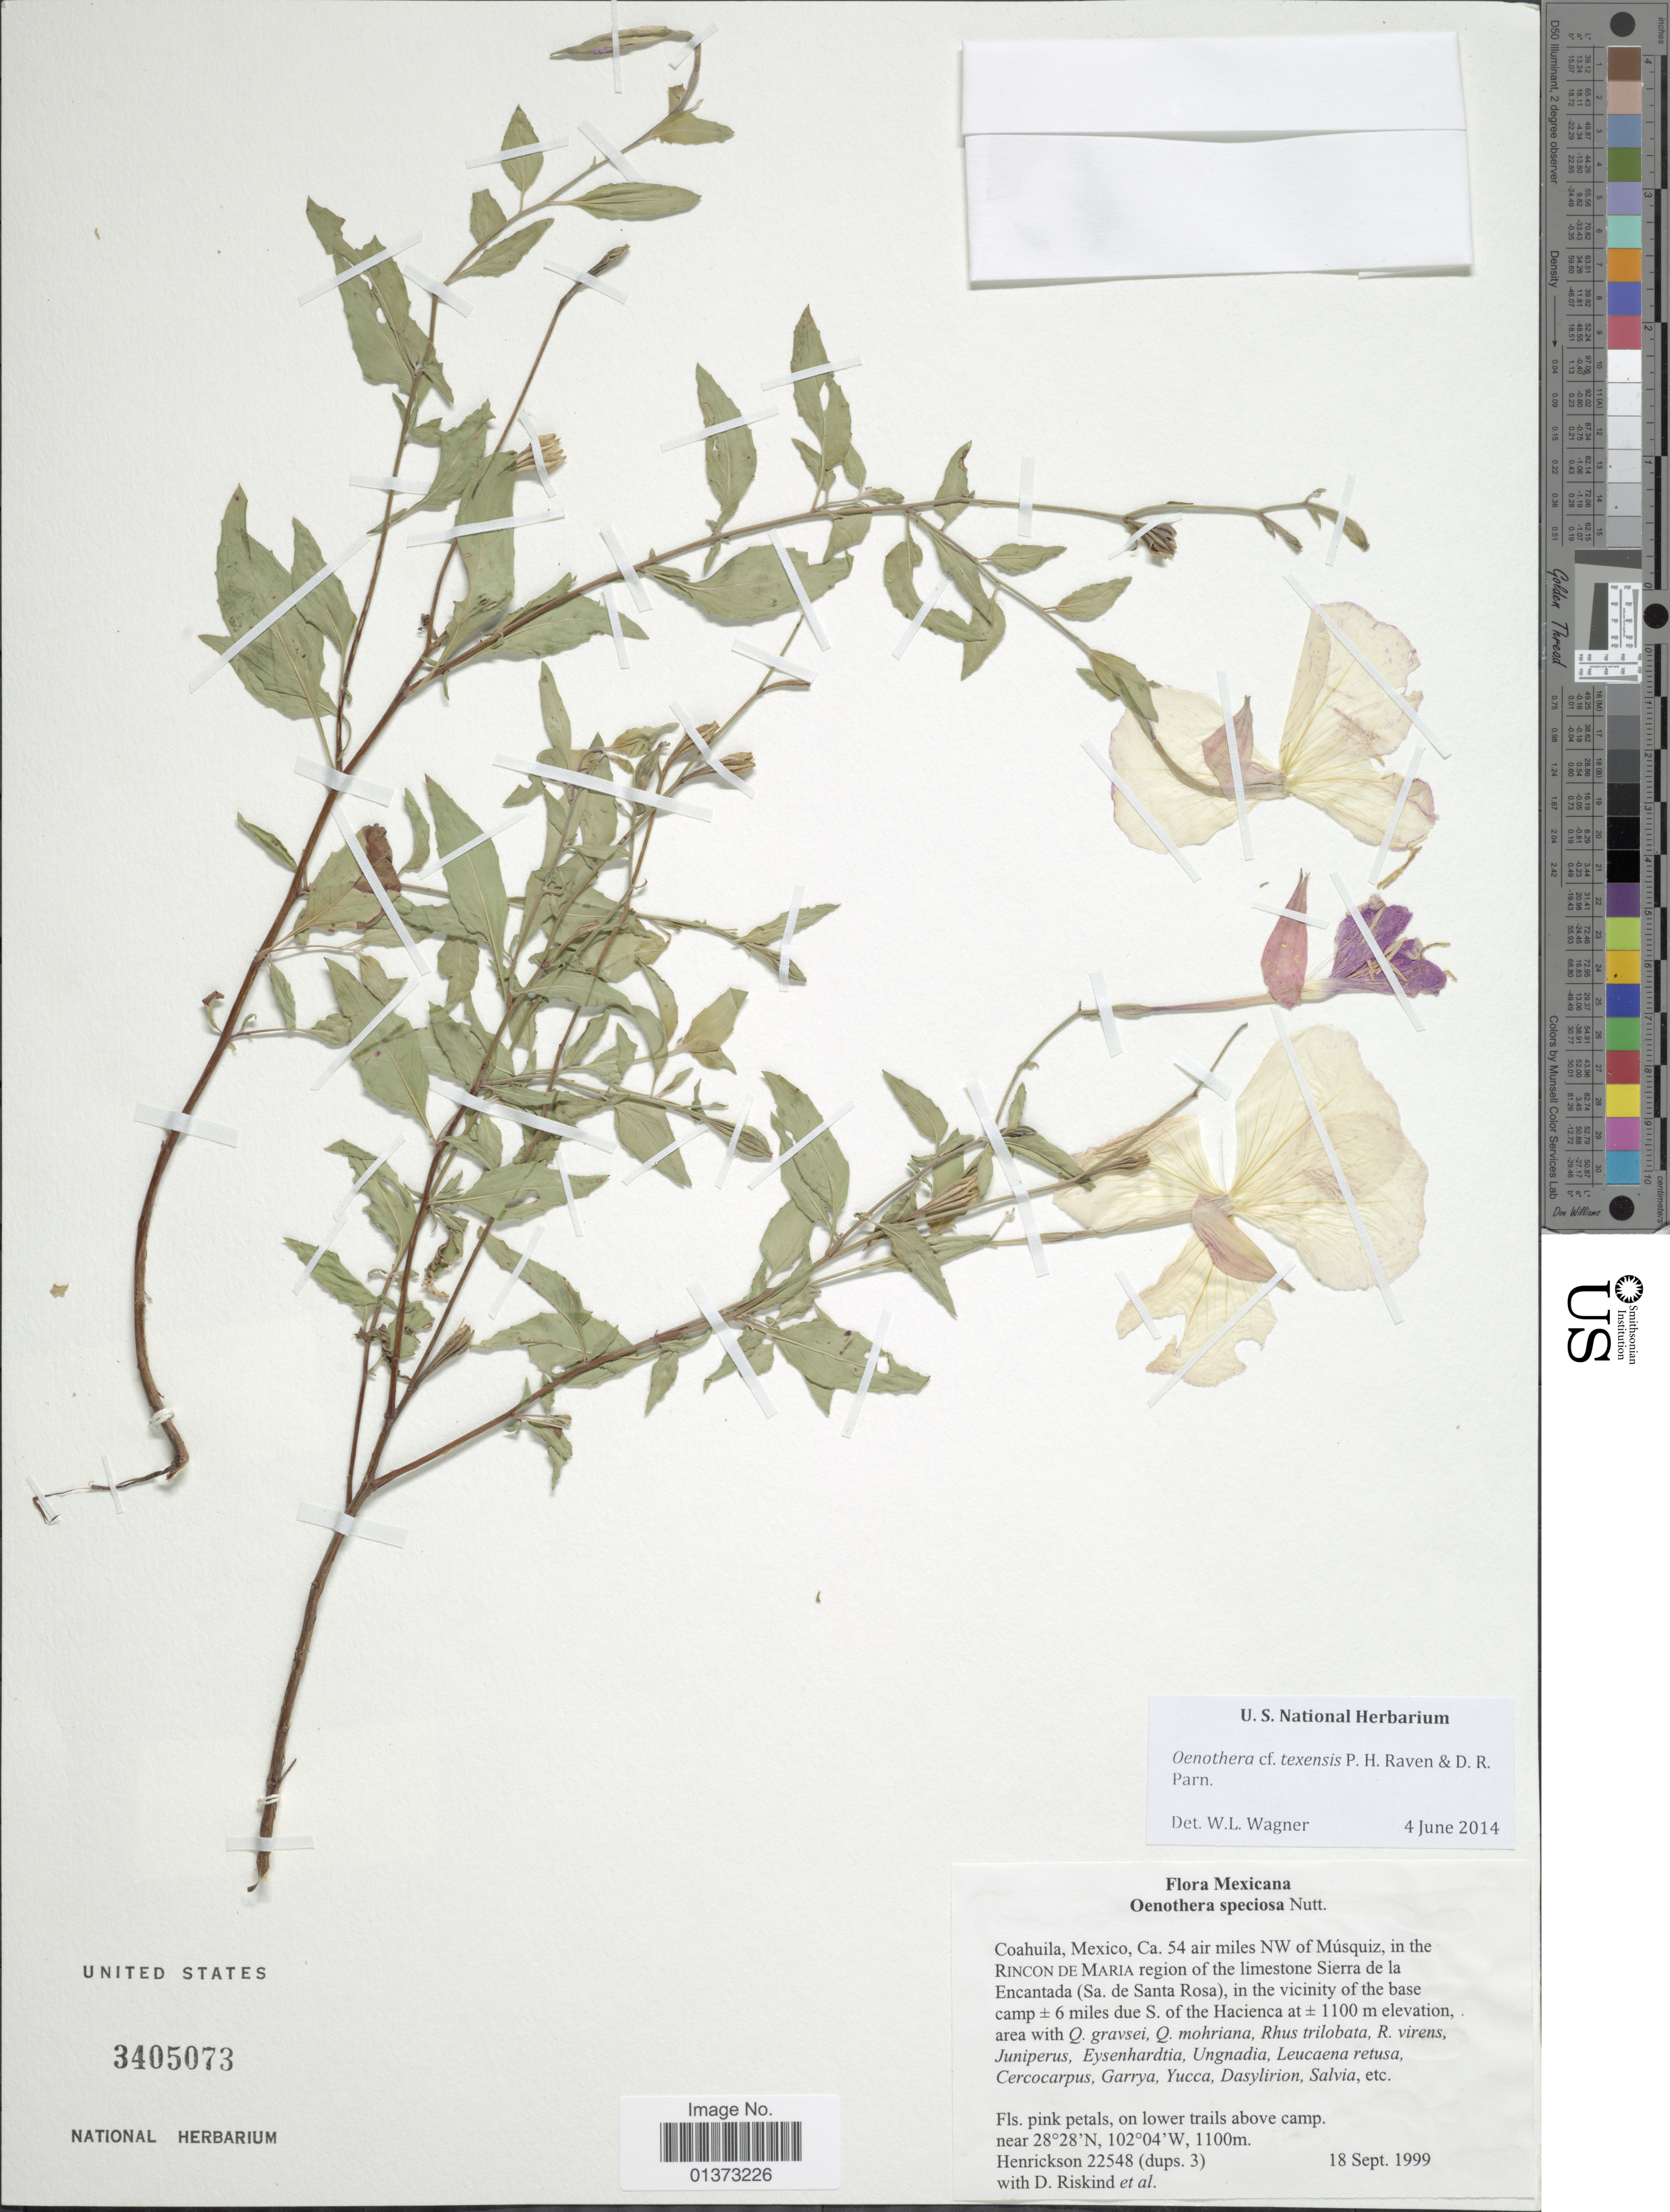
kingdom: Plantae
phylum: Tracheophyta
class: Magnoliopsida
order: Myrtales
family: Onagraceae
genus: Oenothera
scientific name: Oenothera texensis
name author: P.H. Raven & D.R. Parn.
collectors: -. Henrickson, D. Riskind & et al.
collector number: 22548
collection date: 1999-09-18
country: Mexico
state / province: Coahuila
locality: Ca. 54 air miles NW of Músquiz, in the Rincon De Maria region of the limestone Sierra de la Encantada (Sa. de Santa Rosa), in the vicinity of the base camp ± 6 miles due S. of the Hacienca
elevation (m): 1100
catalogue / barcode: US 3405073